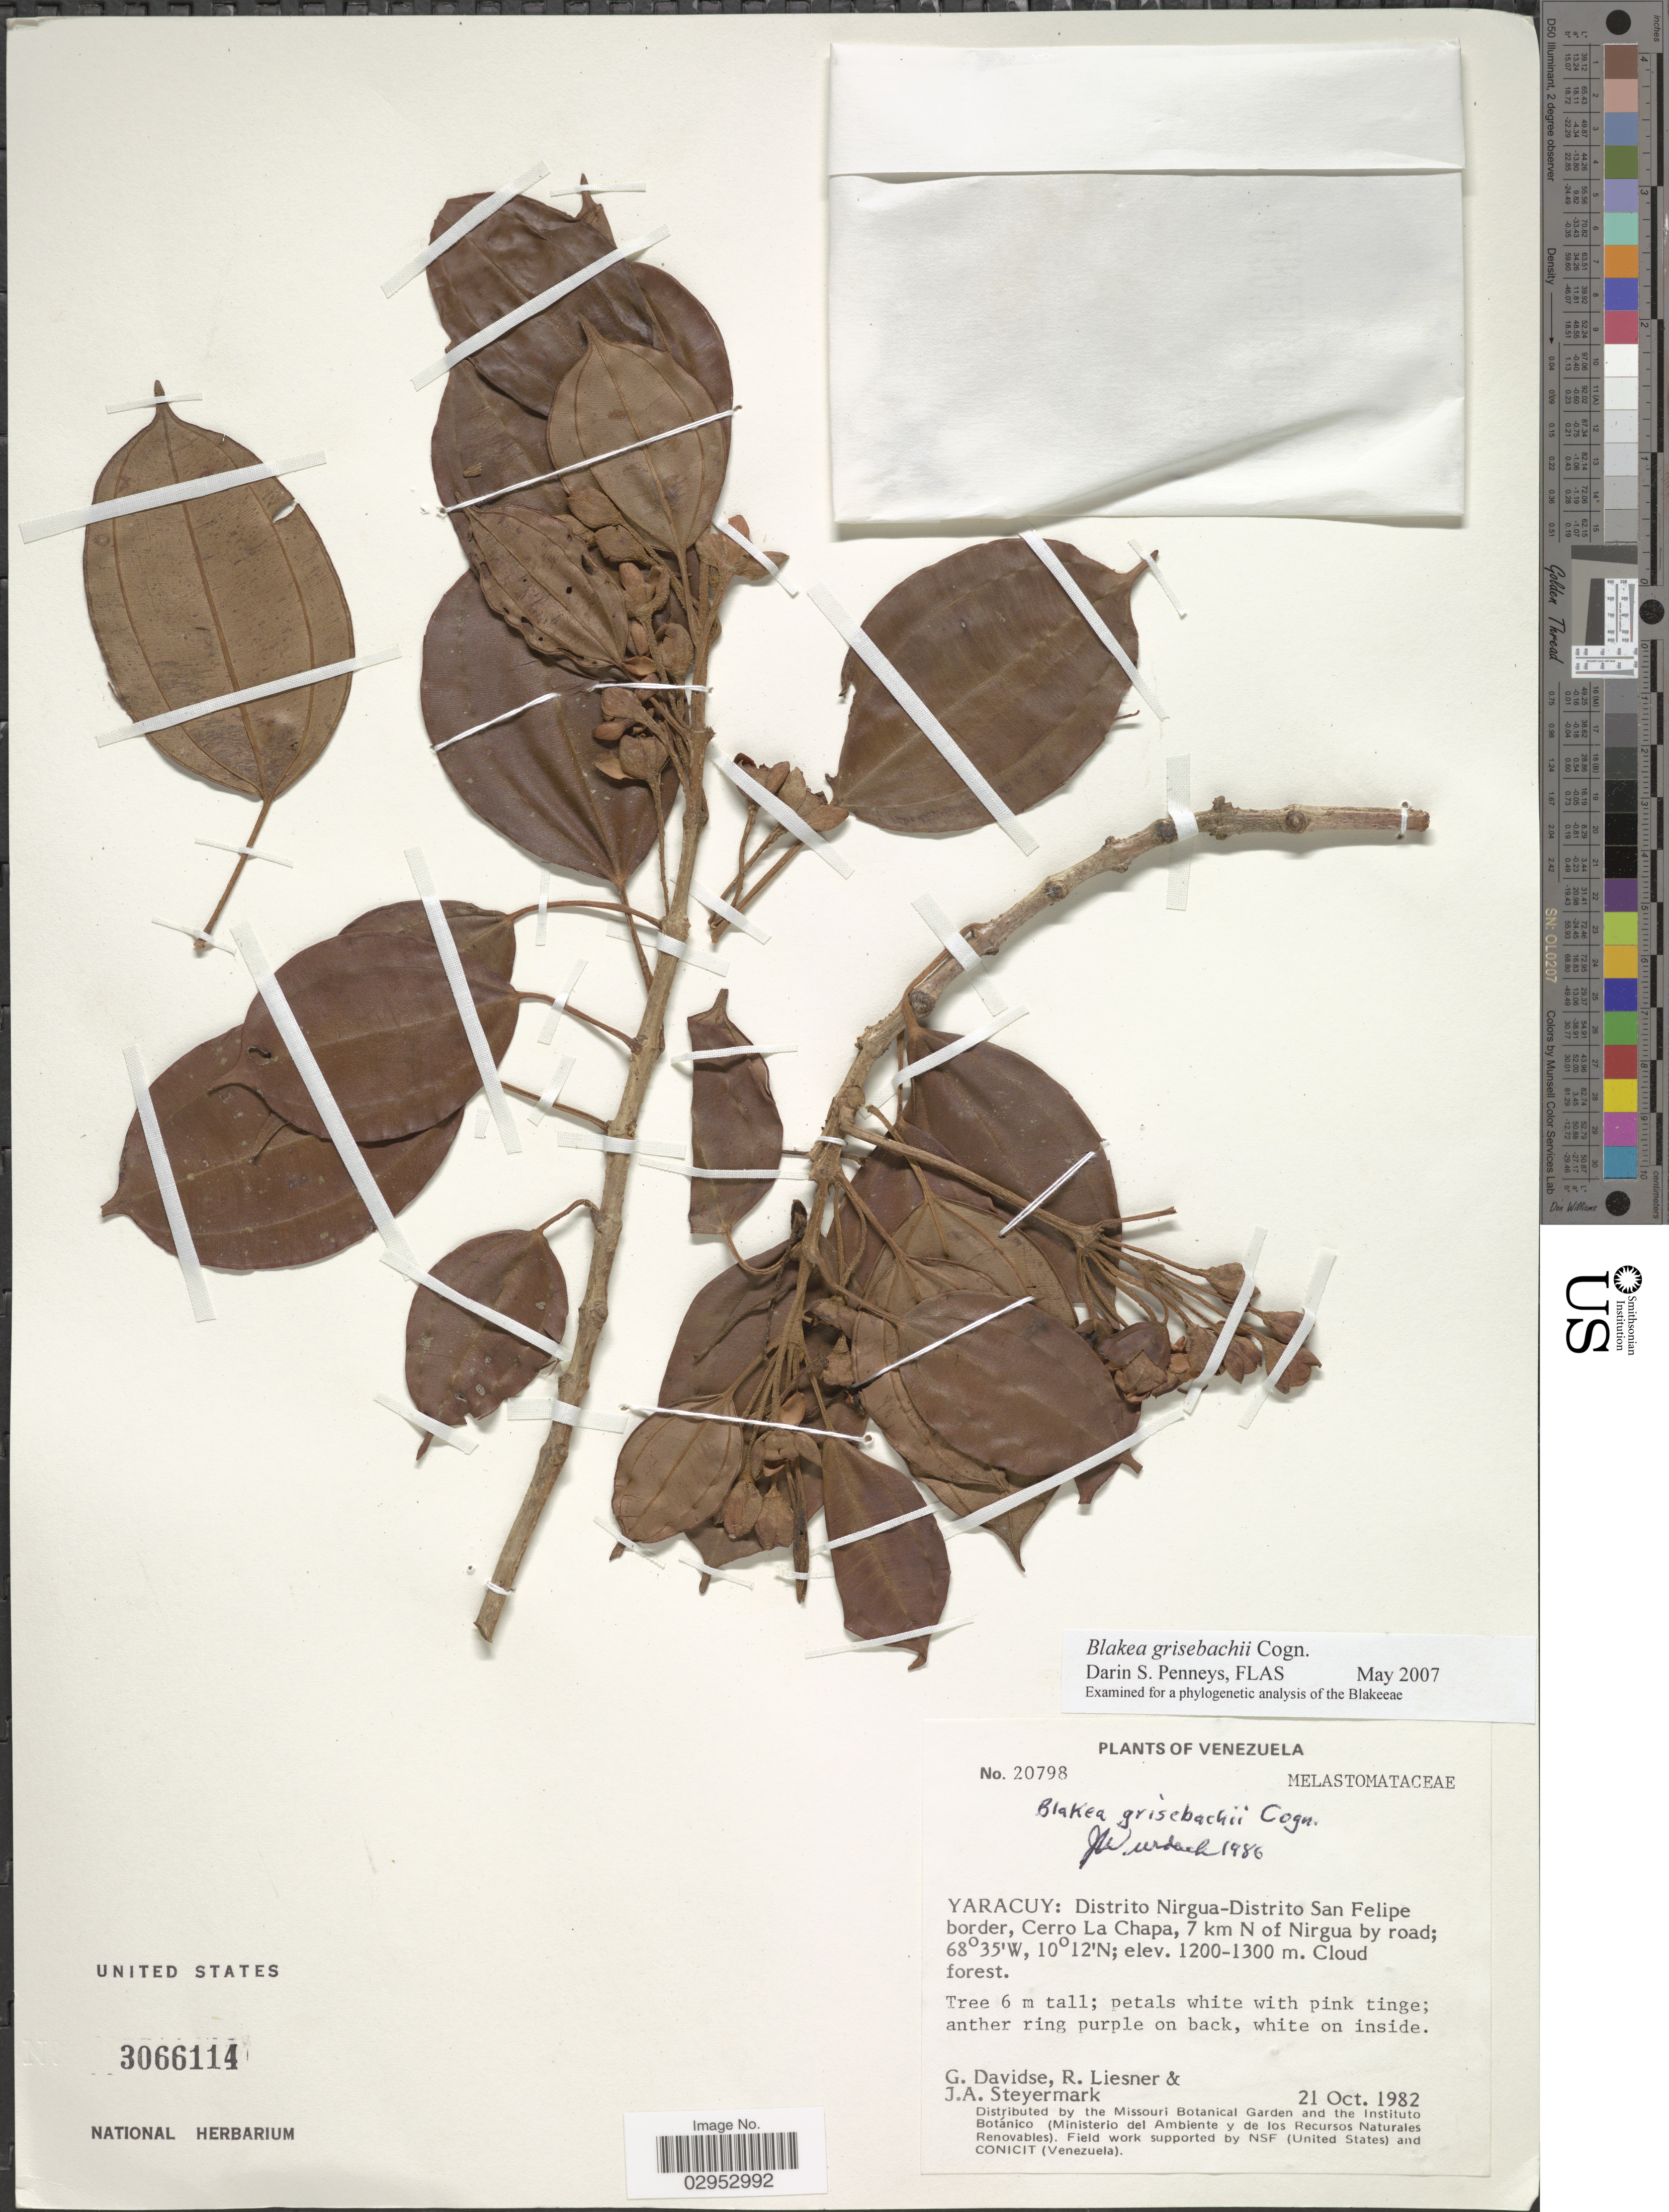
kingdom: Plantae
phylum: Tracheophyta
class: Magnoliopsida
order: Myrtales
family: Melastomataceae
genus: Blakea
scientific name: Blakea grisebachii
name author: Cogn.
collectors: G. Davidse, R. L. Liesner & J. Steyermark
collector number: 20798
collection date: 1982-10-21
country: Venezuela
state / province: Yaracuy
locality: Distrito Nirgua-Distrito San Felipe border, Cerro La Chapa, 7 km N of Nirgua by road.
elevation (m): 1200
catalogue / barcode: US 3066114